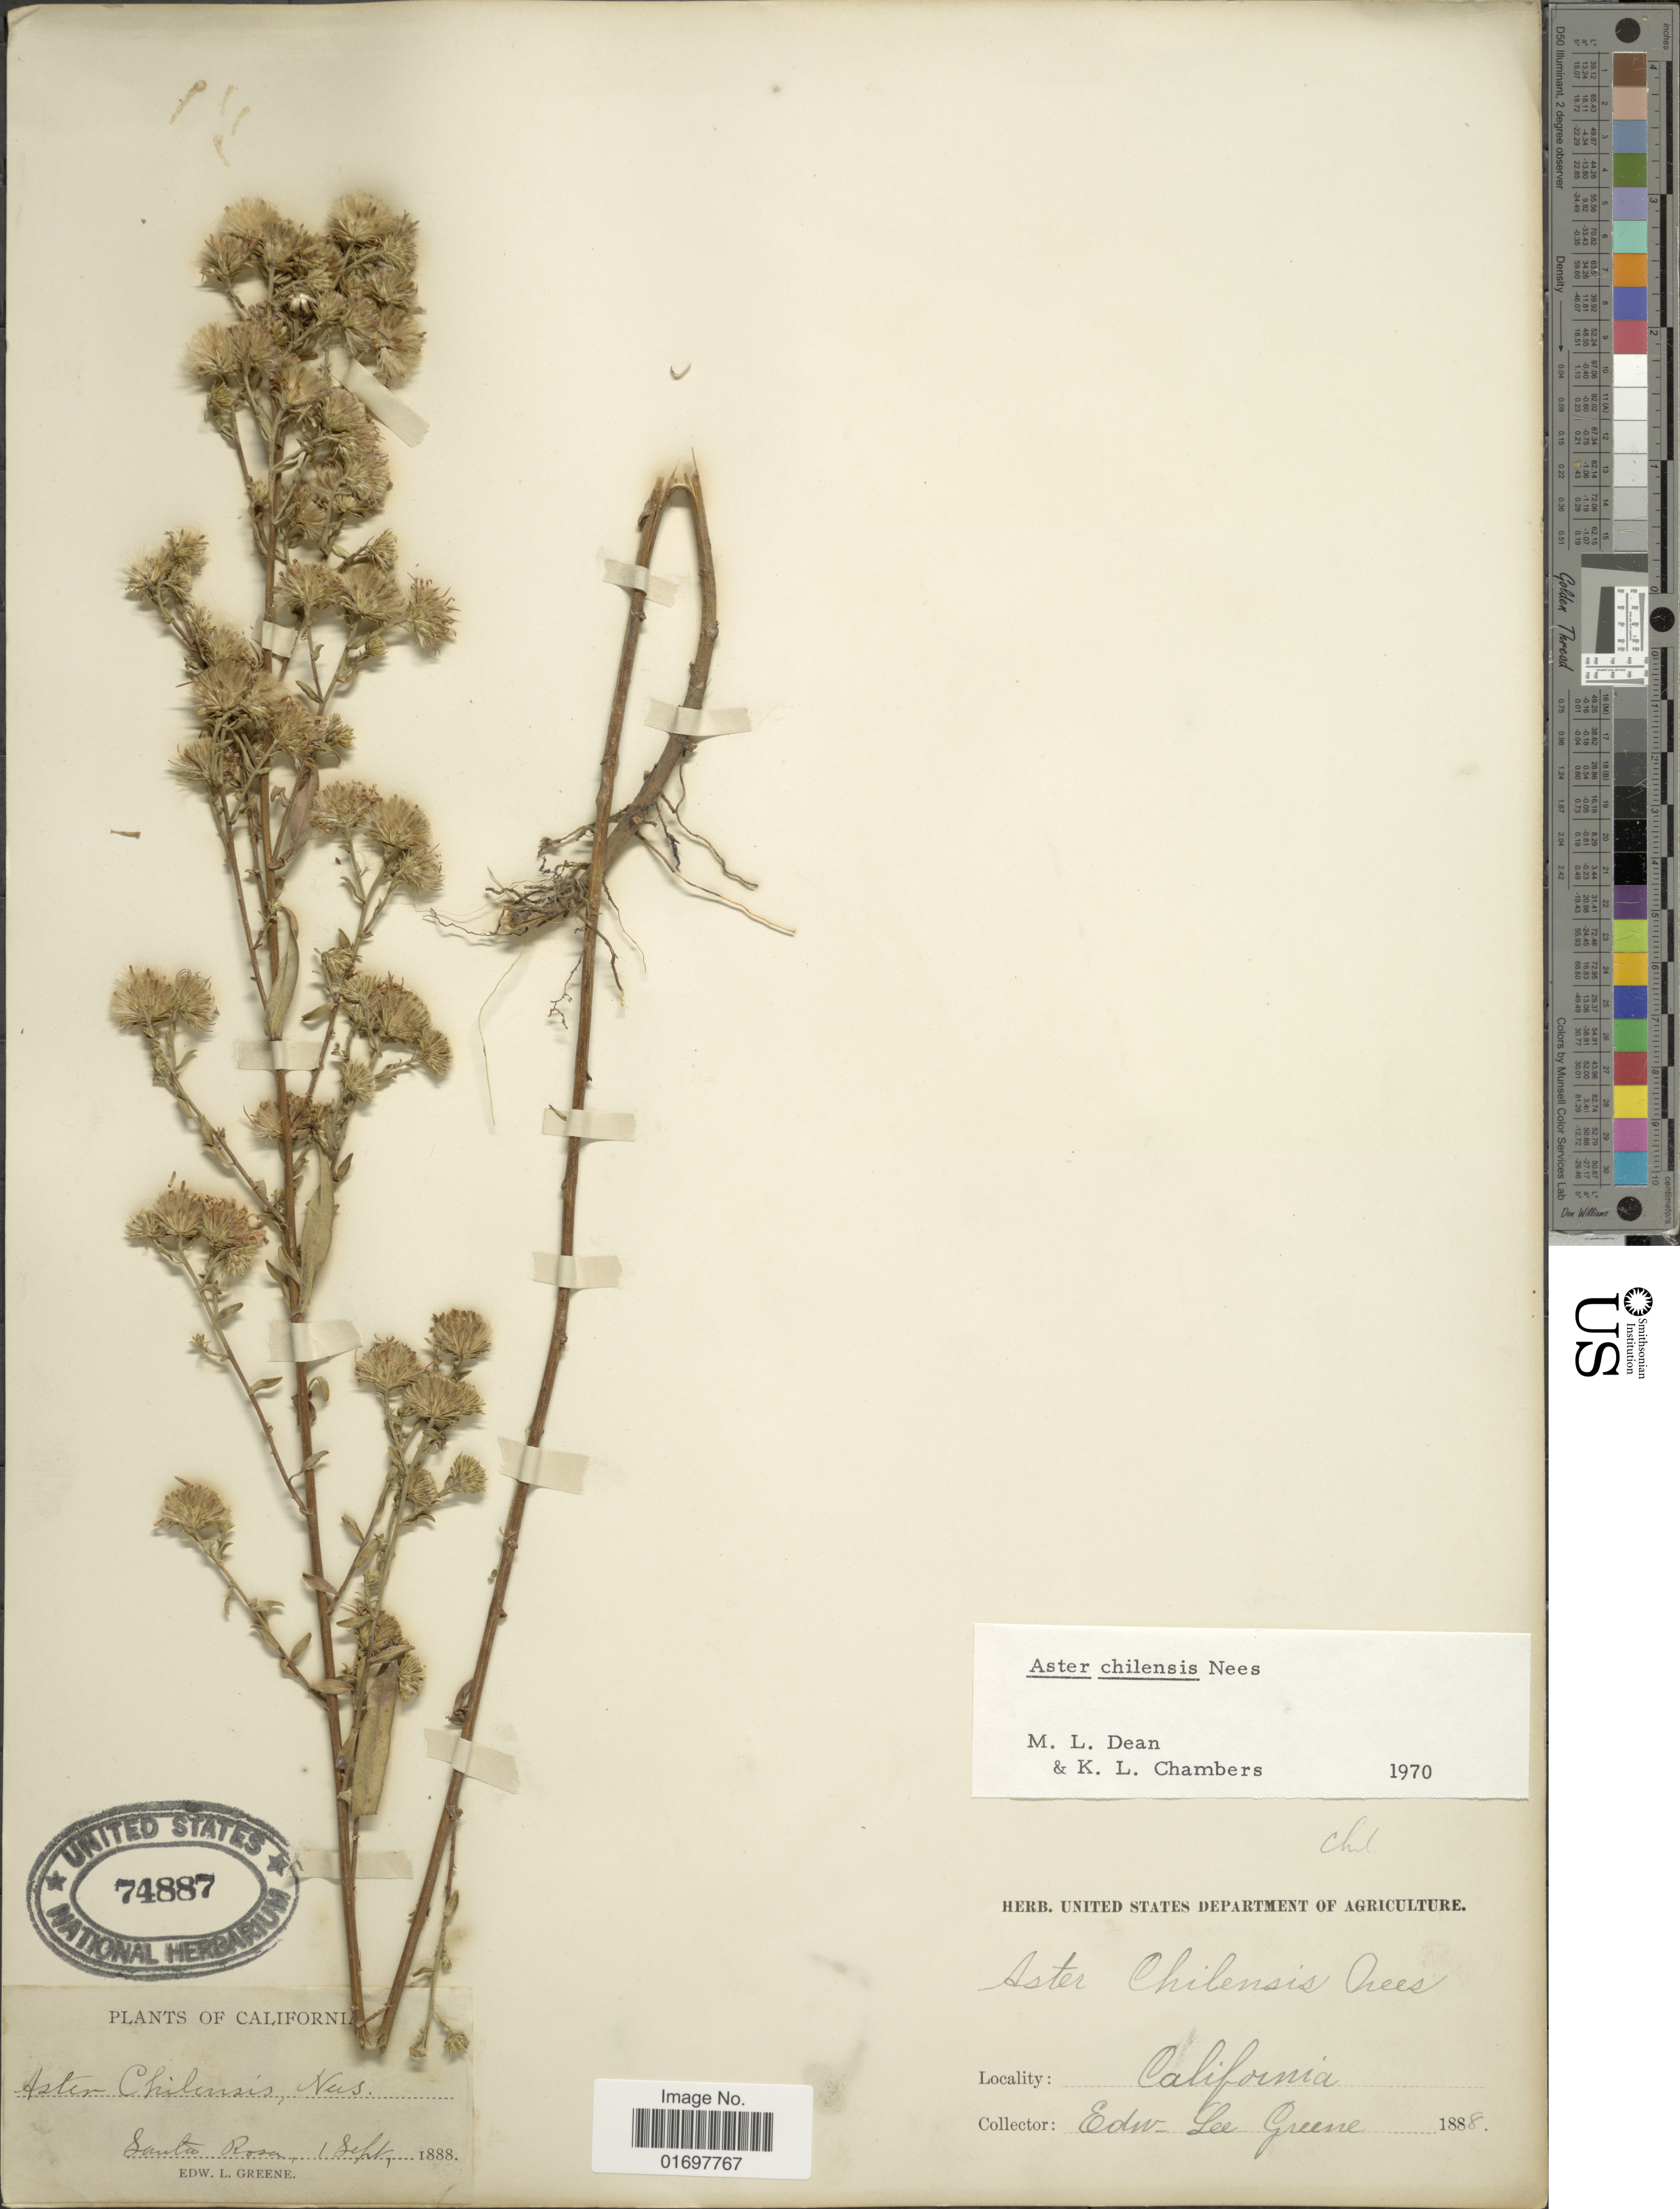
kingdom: Plantae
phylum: Tracheophyta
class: Magnoliopsida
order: Asterales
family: Asteraceae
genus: Symphyotrichum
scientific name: Symphyotrichum chilense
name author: (Nees) G.L. Nesom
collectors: E. L. Greene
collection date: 1888-09-01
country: United States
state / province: California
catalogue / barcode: US 74887